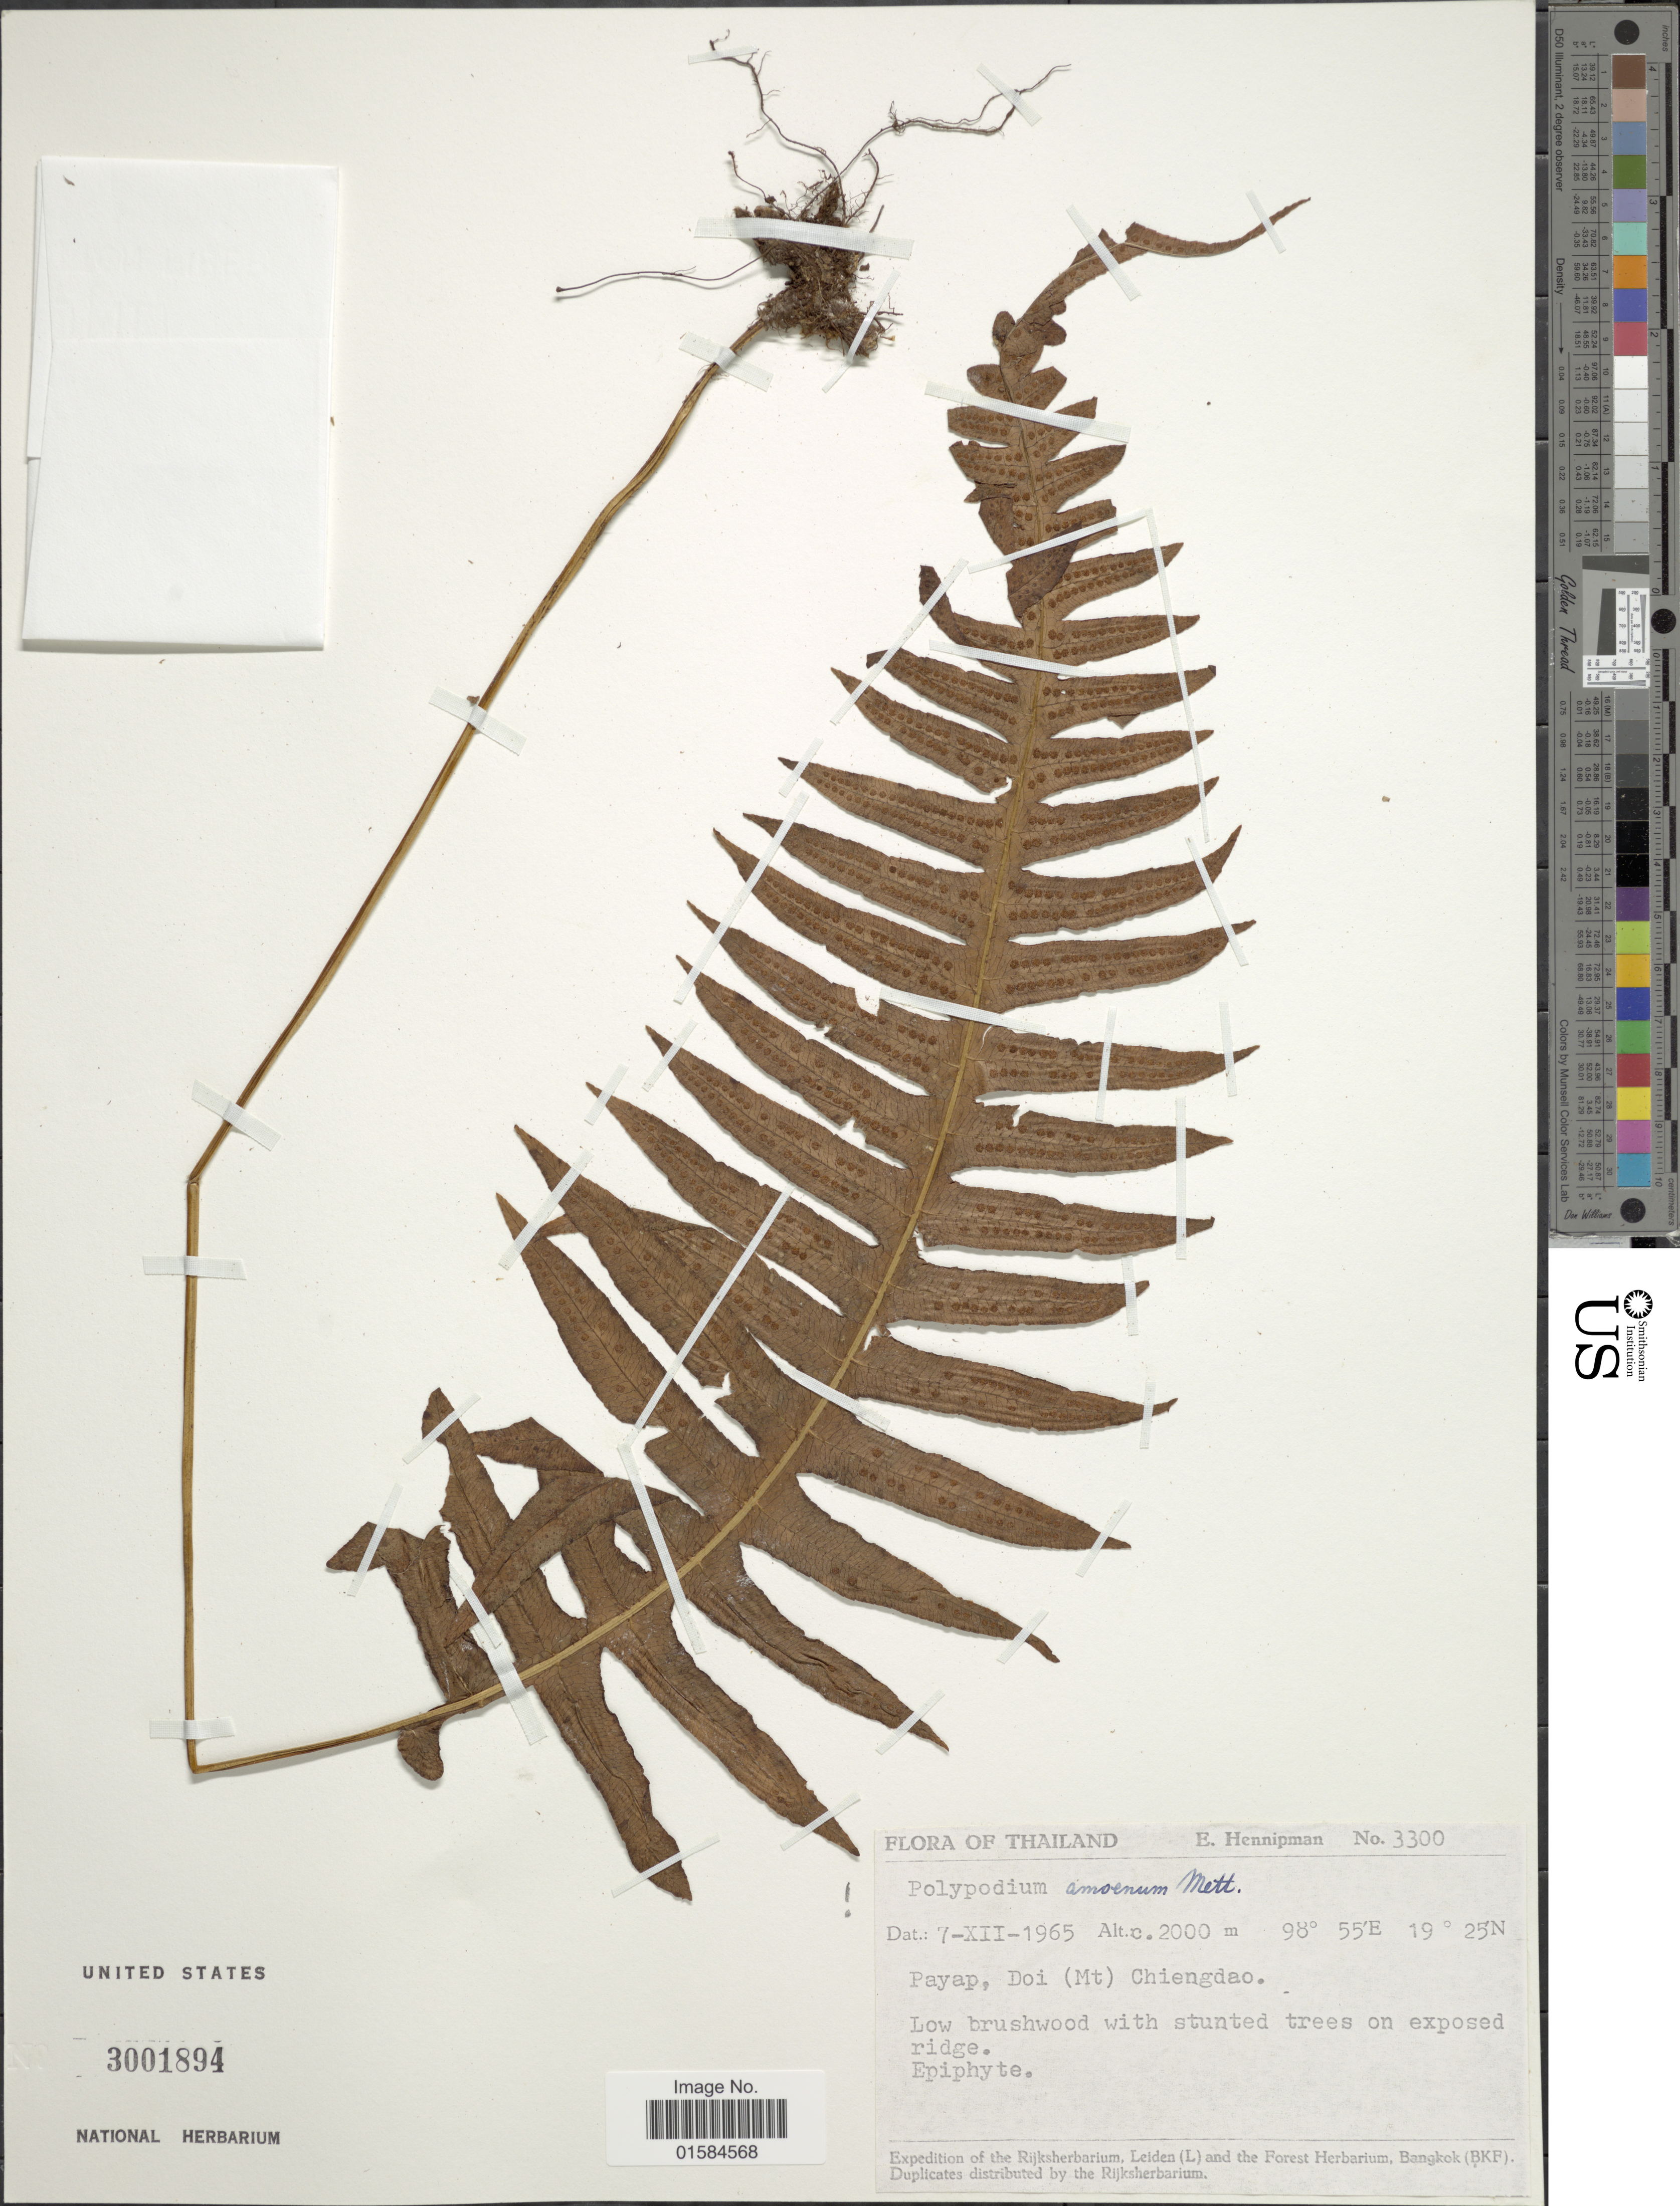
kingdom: Plantae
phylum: Tracheophyta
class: Polypodiopsida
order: Polypodiales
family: Polypodiaceae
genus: Goniophlebium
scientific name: Goniophlebium amoenum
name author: (Wall. ex Mett.) J. Sm.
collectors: E. Hennipman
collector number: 3300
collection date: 1965-12-07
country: Thailand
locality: Payap, Doi (Mt) Chiengdao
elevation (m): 2000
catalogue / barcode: US 3001894